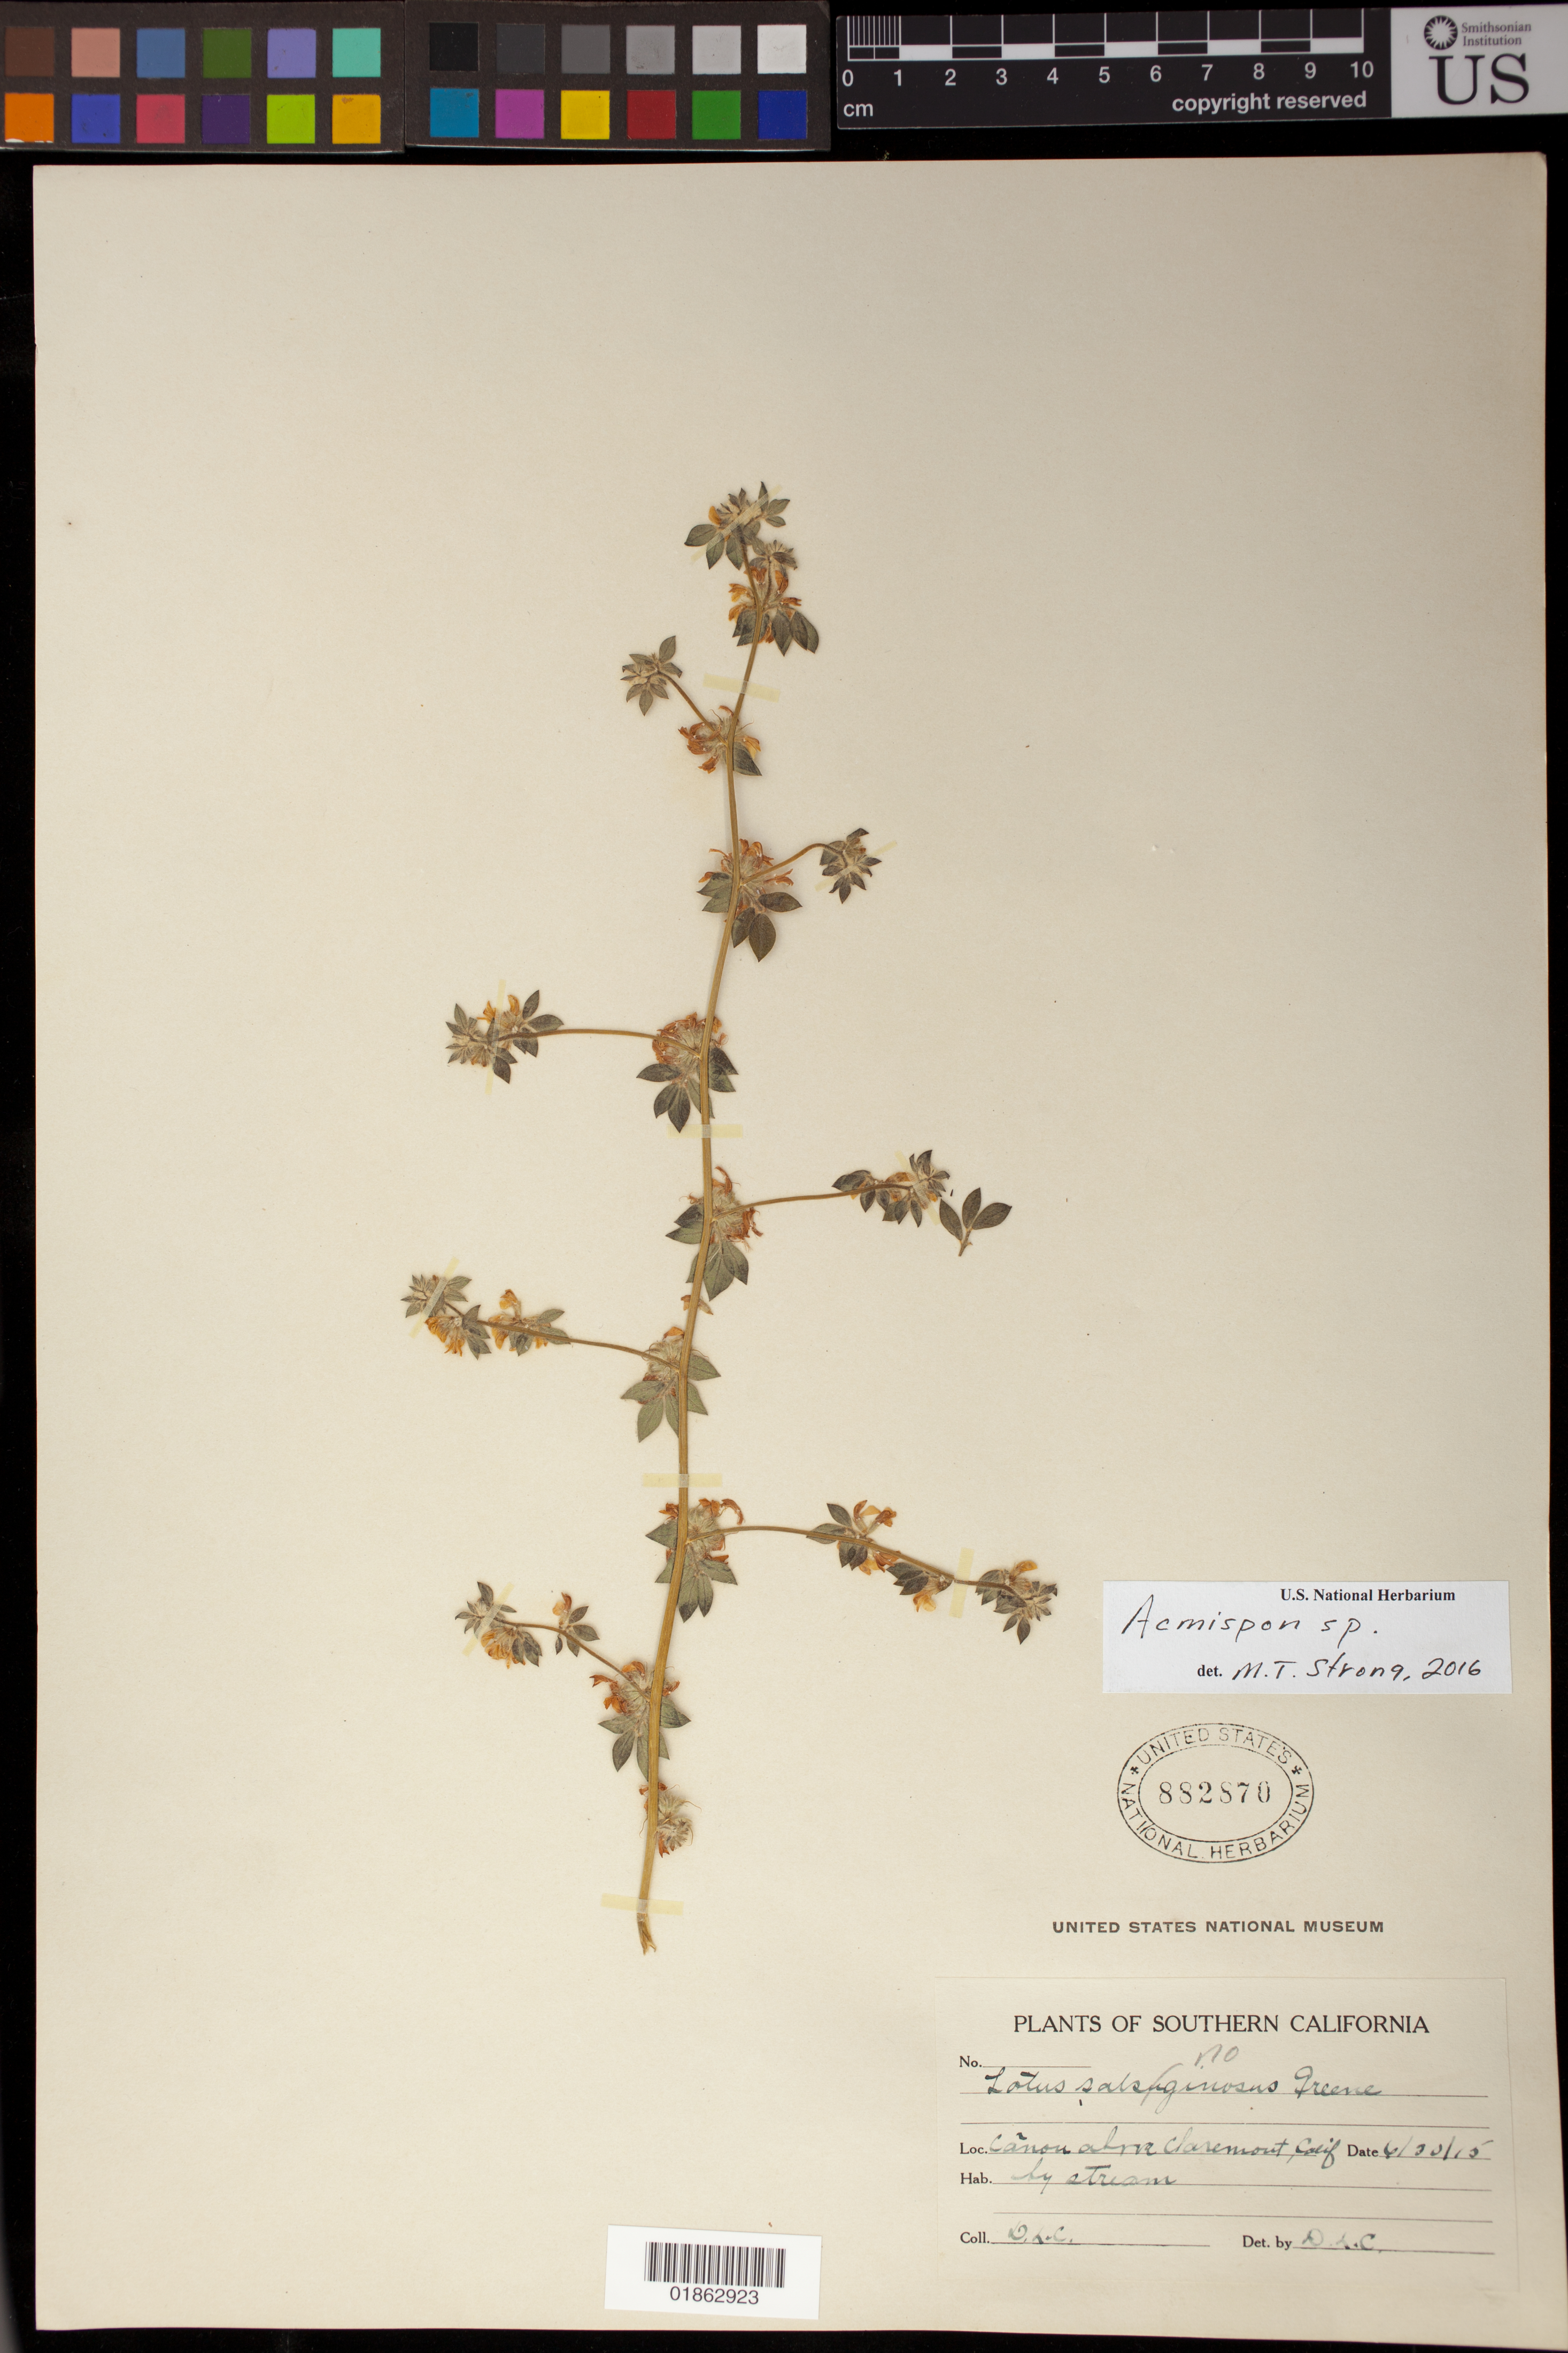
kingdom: Plantae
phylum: Tracheophyta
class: Magnoliopsida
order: Fabales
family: Fabaceae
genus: Acmispon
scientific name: Acmispon sp.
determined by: Strong, M. T., (US), Smithsonian Institution - National Museum of Natural History (UNITED STATES)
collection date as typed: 6/30/15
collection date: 1915-07-30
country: United States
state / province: California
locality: Cañon above Claremont, California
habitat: by stream.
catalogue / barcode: US 882870